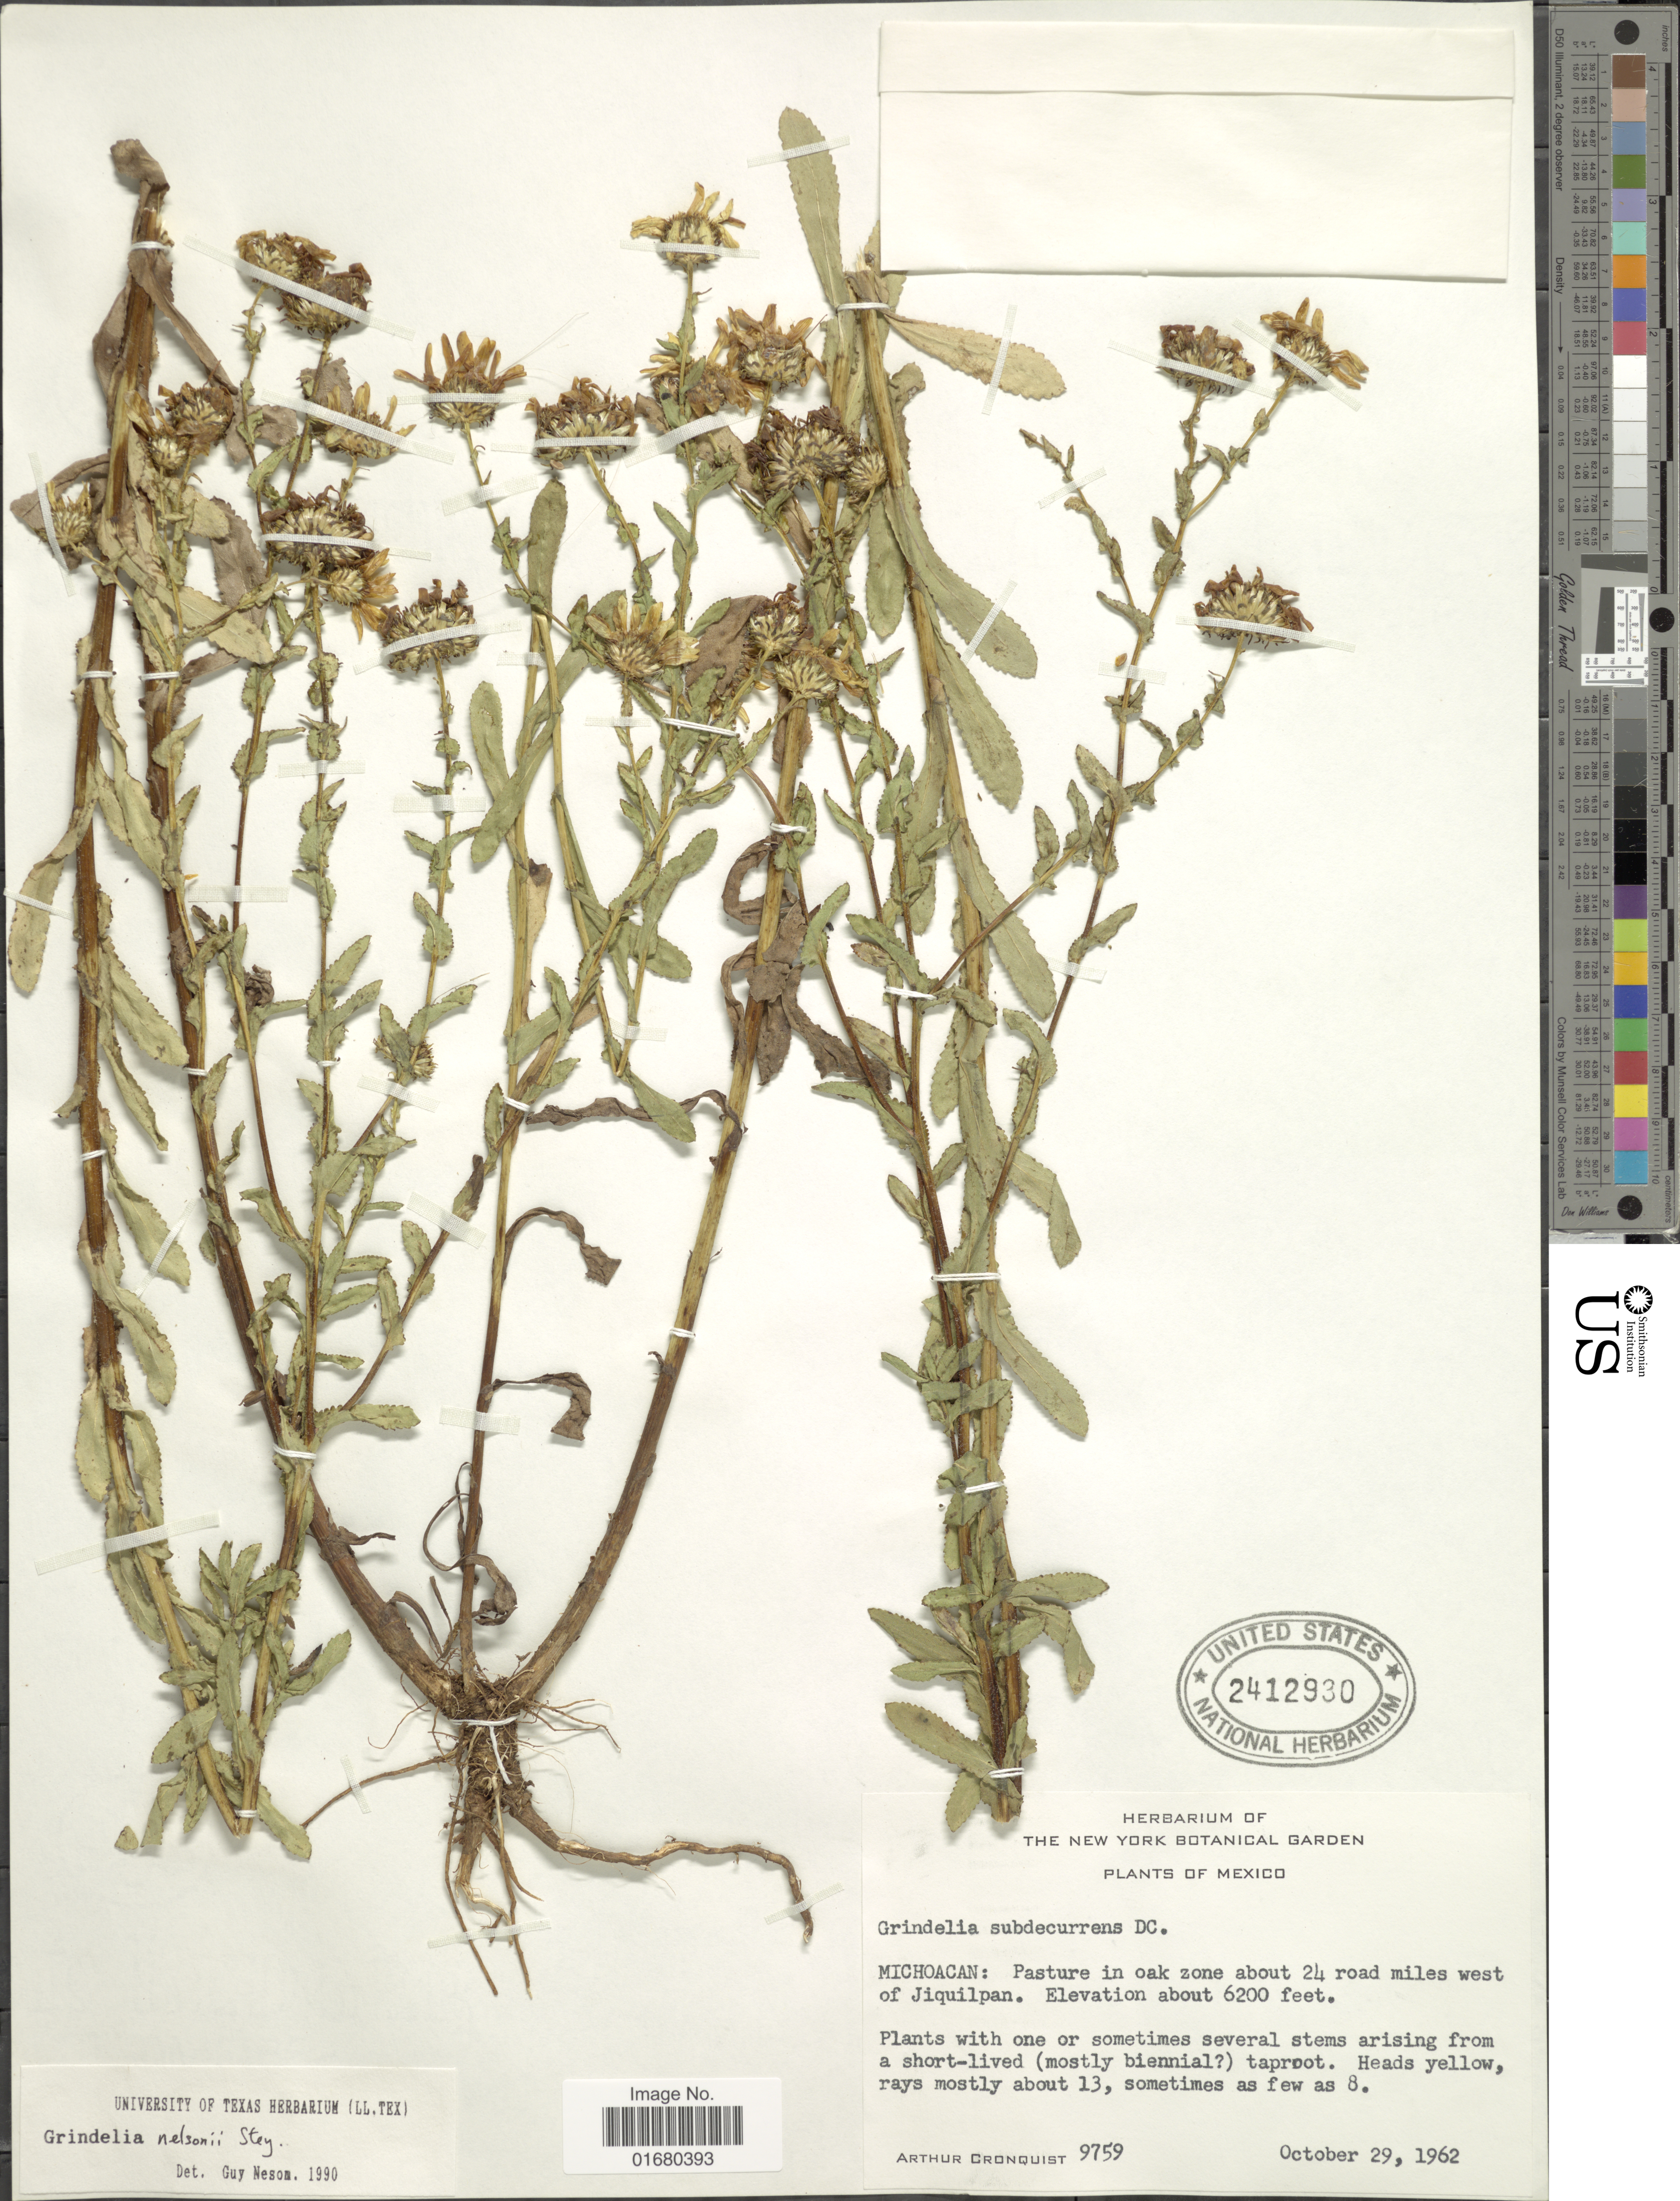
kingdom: Plantae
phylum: Tracheophyta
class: Magnoliopsida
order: Asterales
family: Asteraceae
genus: Grindelia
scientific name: Grindelia nelsonii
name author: Steyerm.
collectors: A. J. Cronquist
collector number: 9759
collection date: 1962-10-29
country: Mexico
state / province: Michoacán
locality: Pasture in oak zone about 24 road miles west of Jiquilpan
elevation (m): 1890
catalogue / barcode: US 2412930